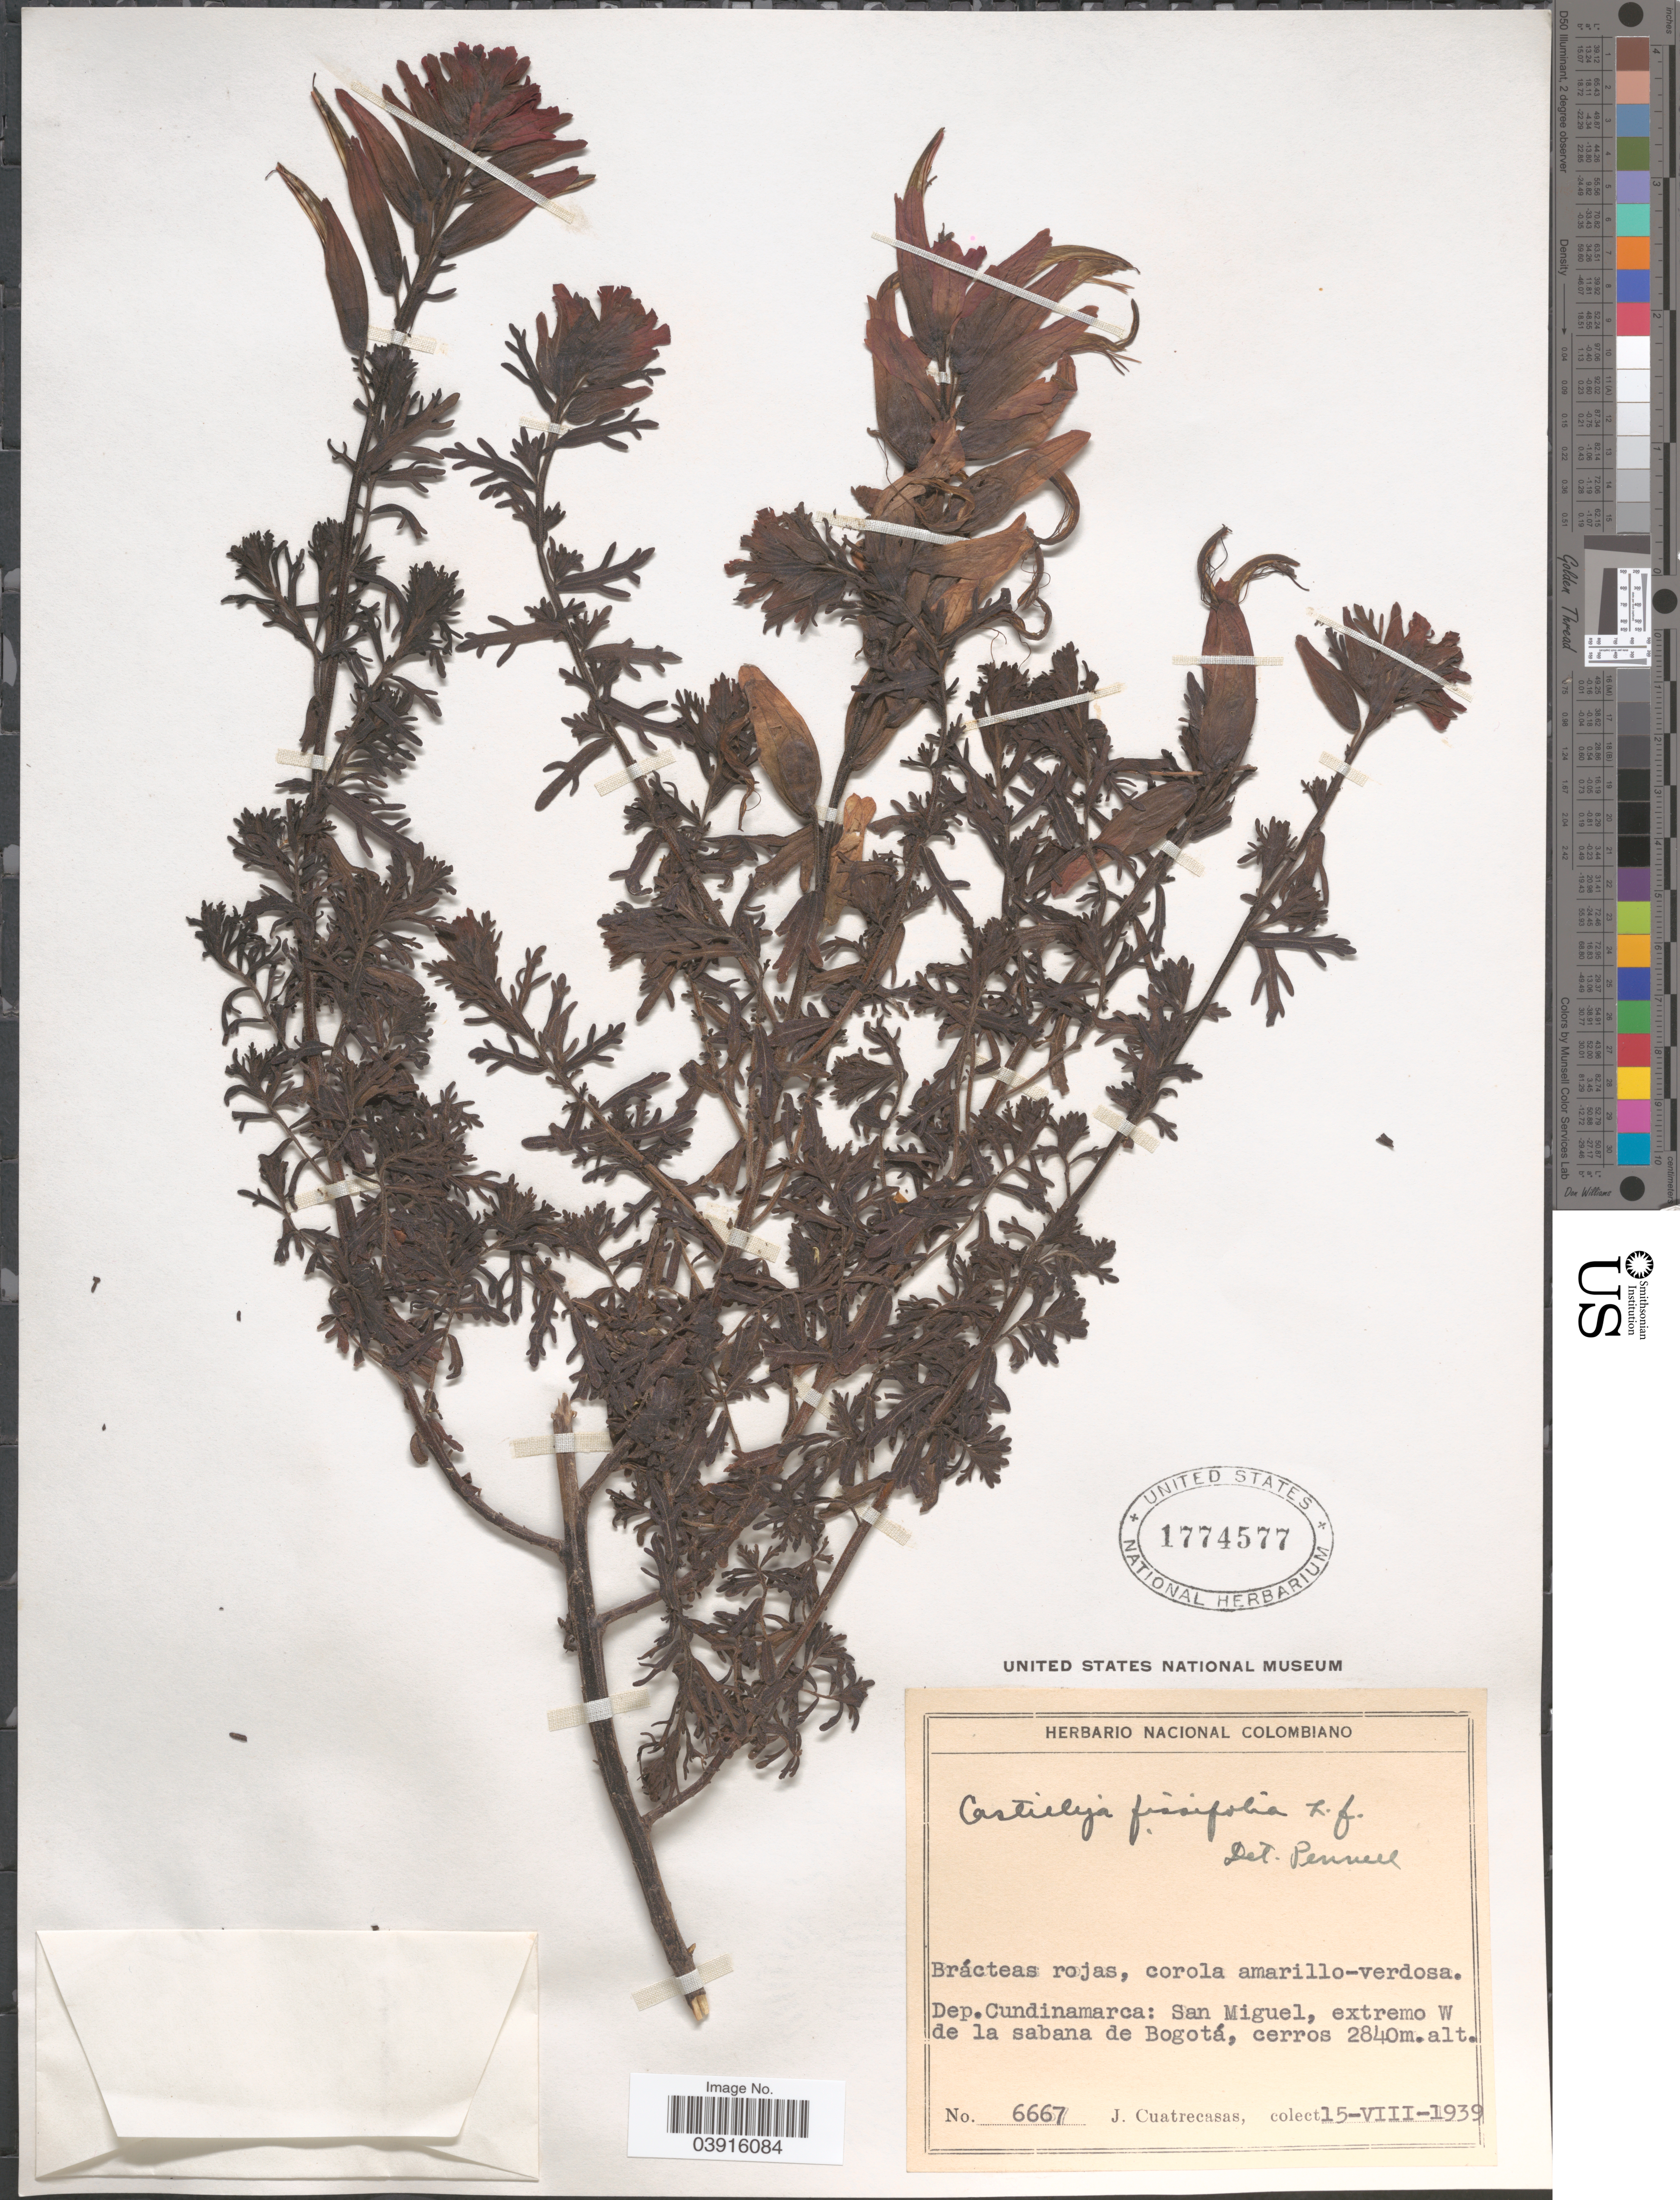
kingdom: Plantae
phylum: Tracheophyta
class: Magnoliopsida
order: Lamiales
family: Orobanchaceae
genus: Castilleja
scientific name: Castilleja fissifolia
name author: L. f.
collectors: J. Cuatrecasas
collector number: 6667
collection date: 1939-08-15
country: Colombia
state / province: Cundinamarca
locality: Dep. Cundinamarca: San Miguel, extremo W de la sabana de Bogotá.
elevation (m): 2840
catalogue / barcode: US 1774577